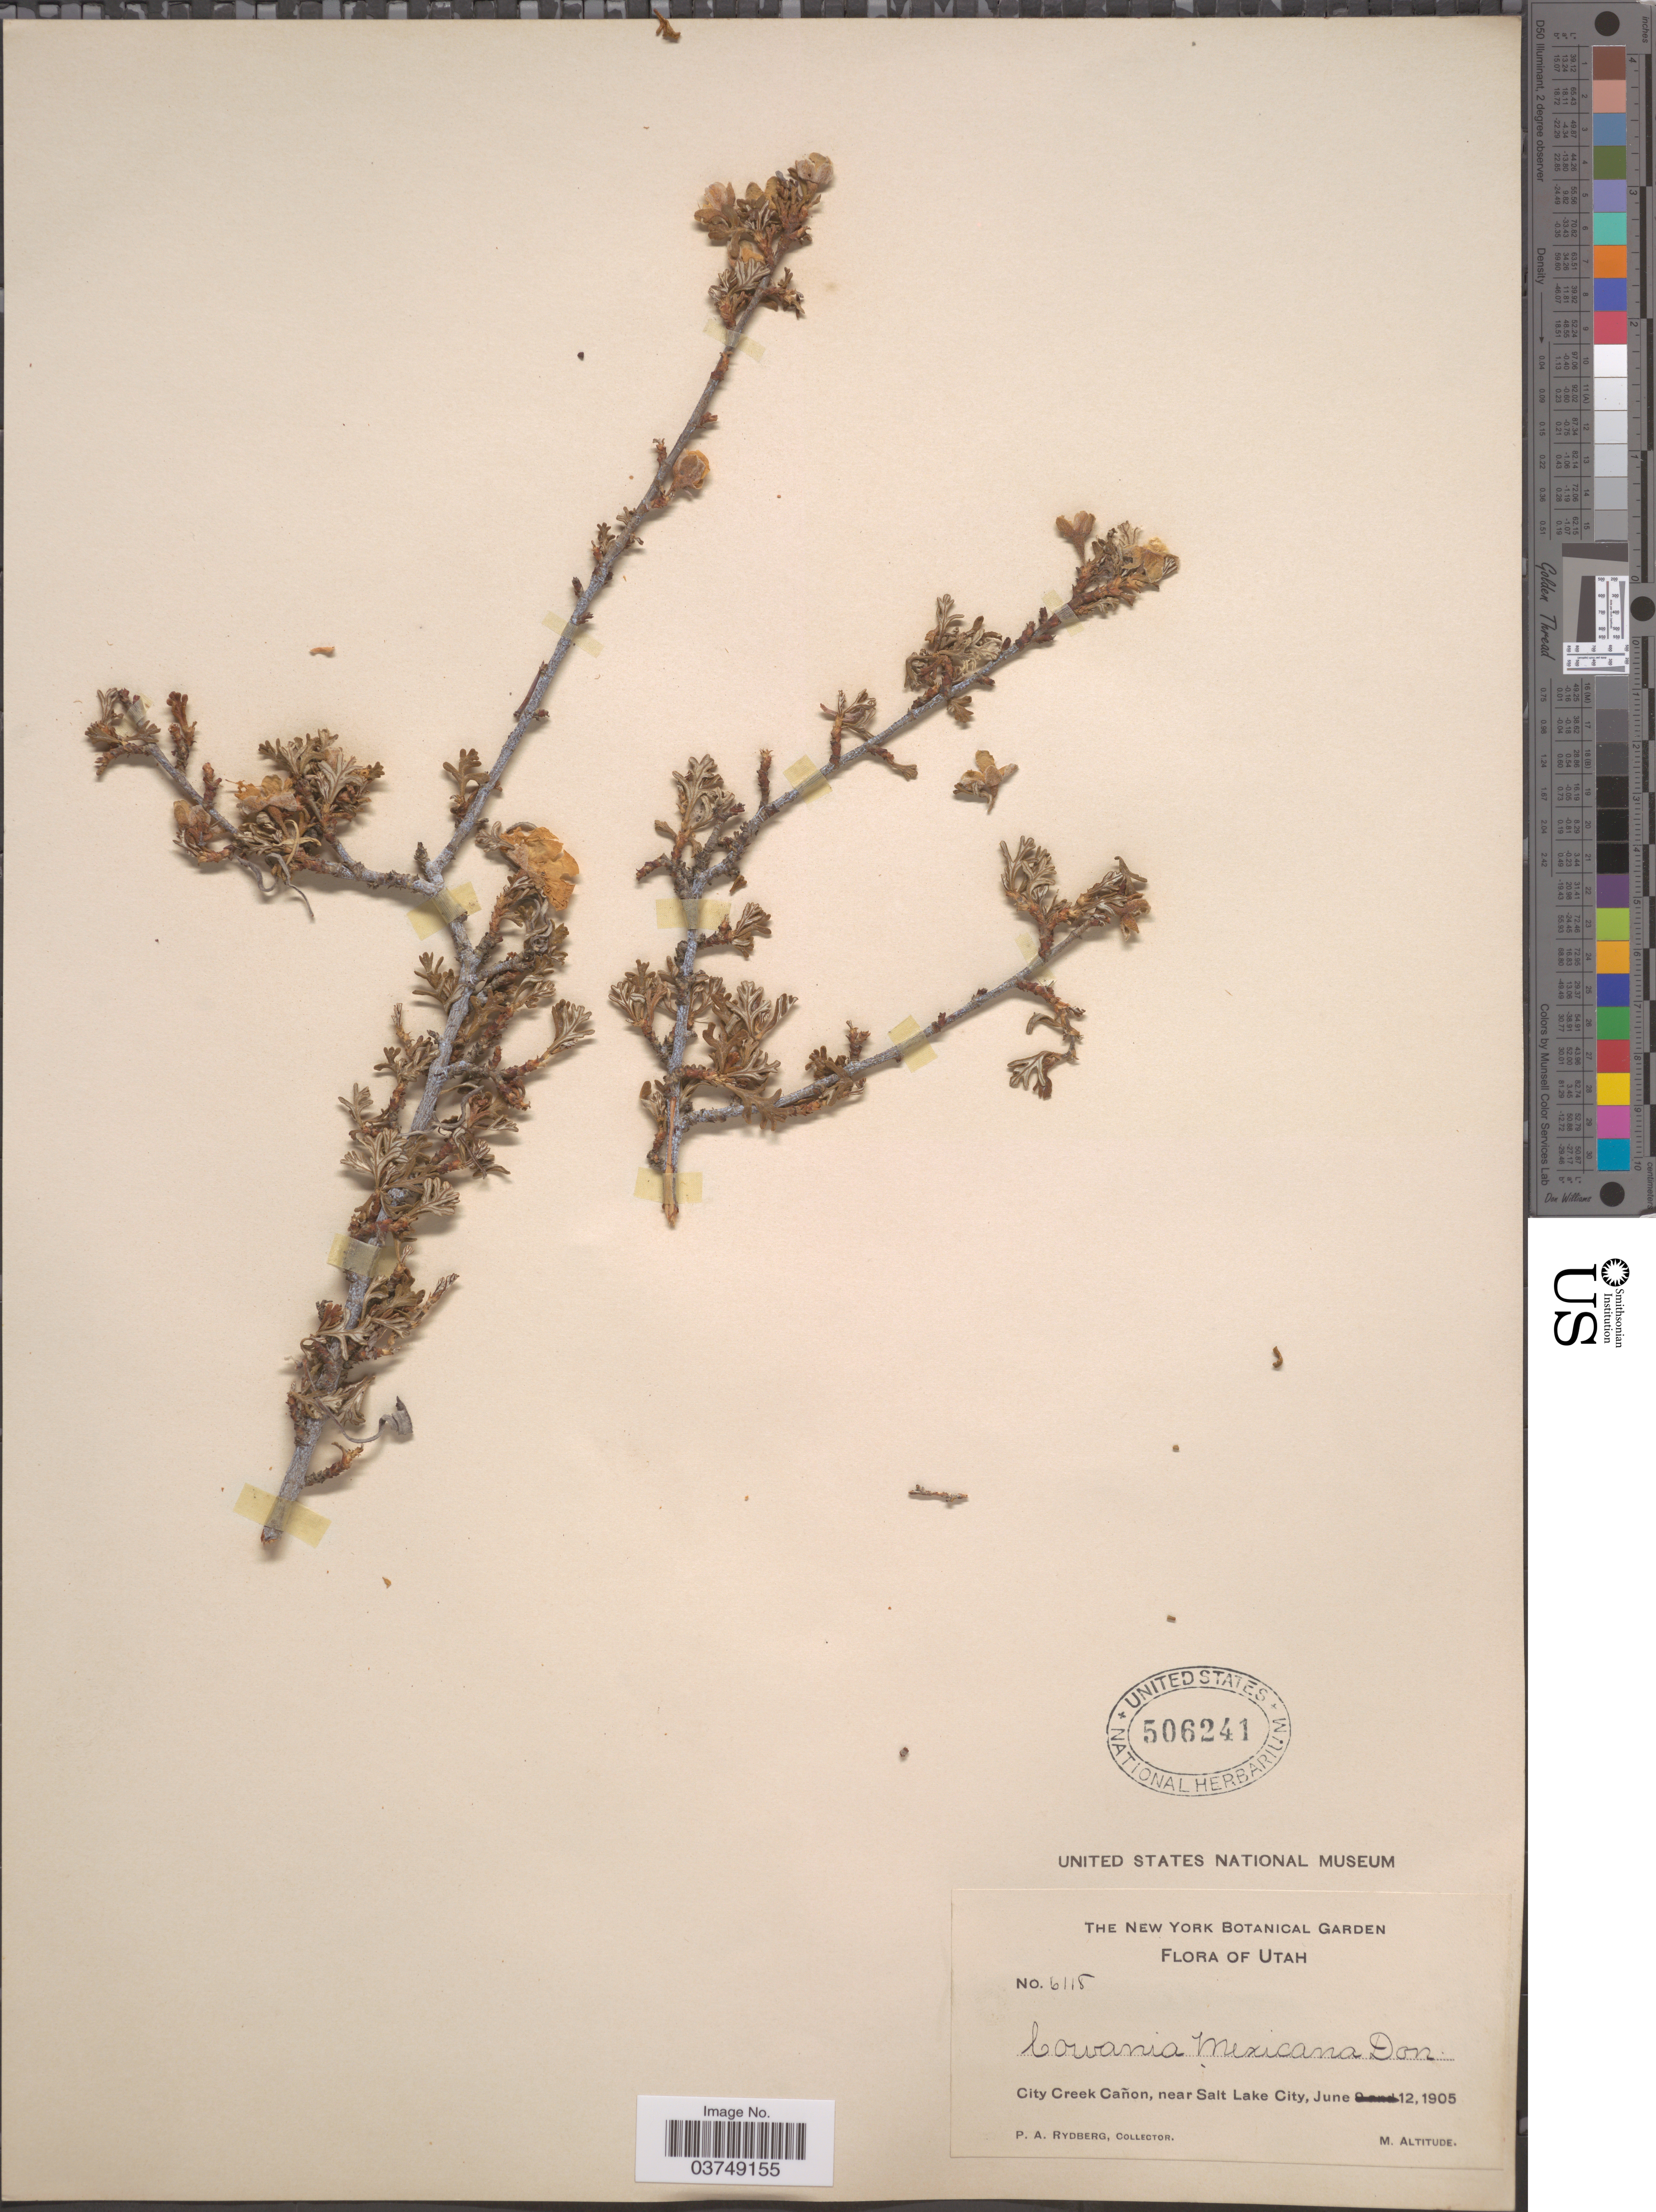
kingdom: Plantae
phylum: Tracheophyta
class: Magnoliopsida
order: Rosales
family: Rosaceae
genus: Purshia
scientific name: Purshia stansburyana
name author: (Torr.) Henrickson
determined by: Strong, Mark T., (BOT), Smithsonian Institution - National Museum of Natural History (UNITED STATES)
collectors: P. A. Rydberg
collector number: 6118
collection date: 1905-06-12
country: United States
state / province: Utah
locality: City Creek Cañon, near Salt Lake City.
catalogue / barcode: US 506241